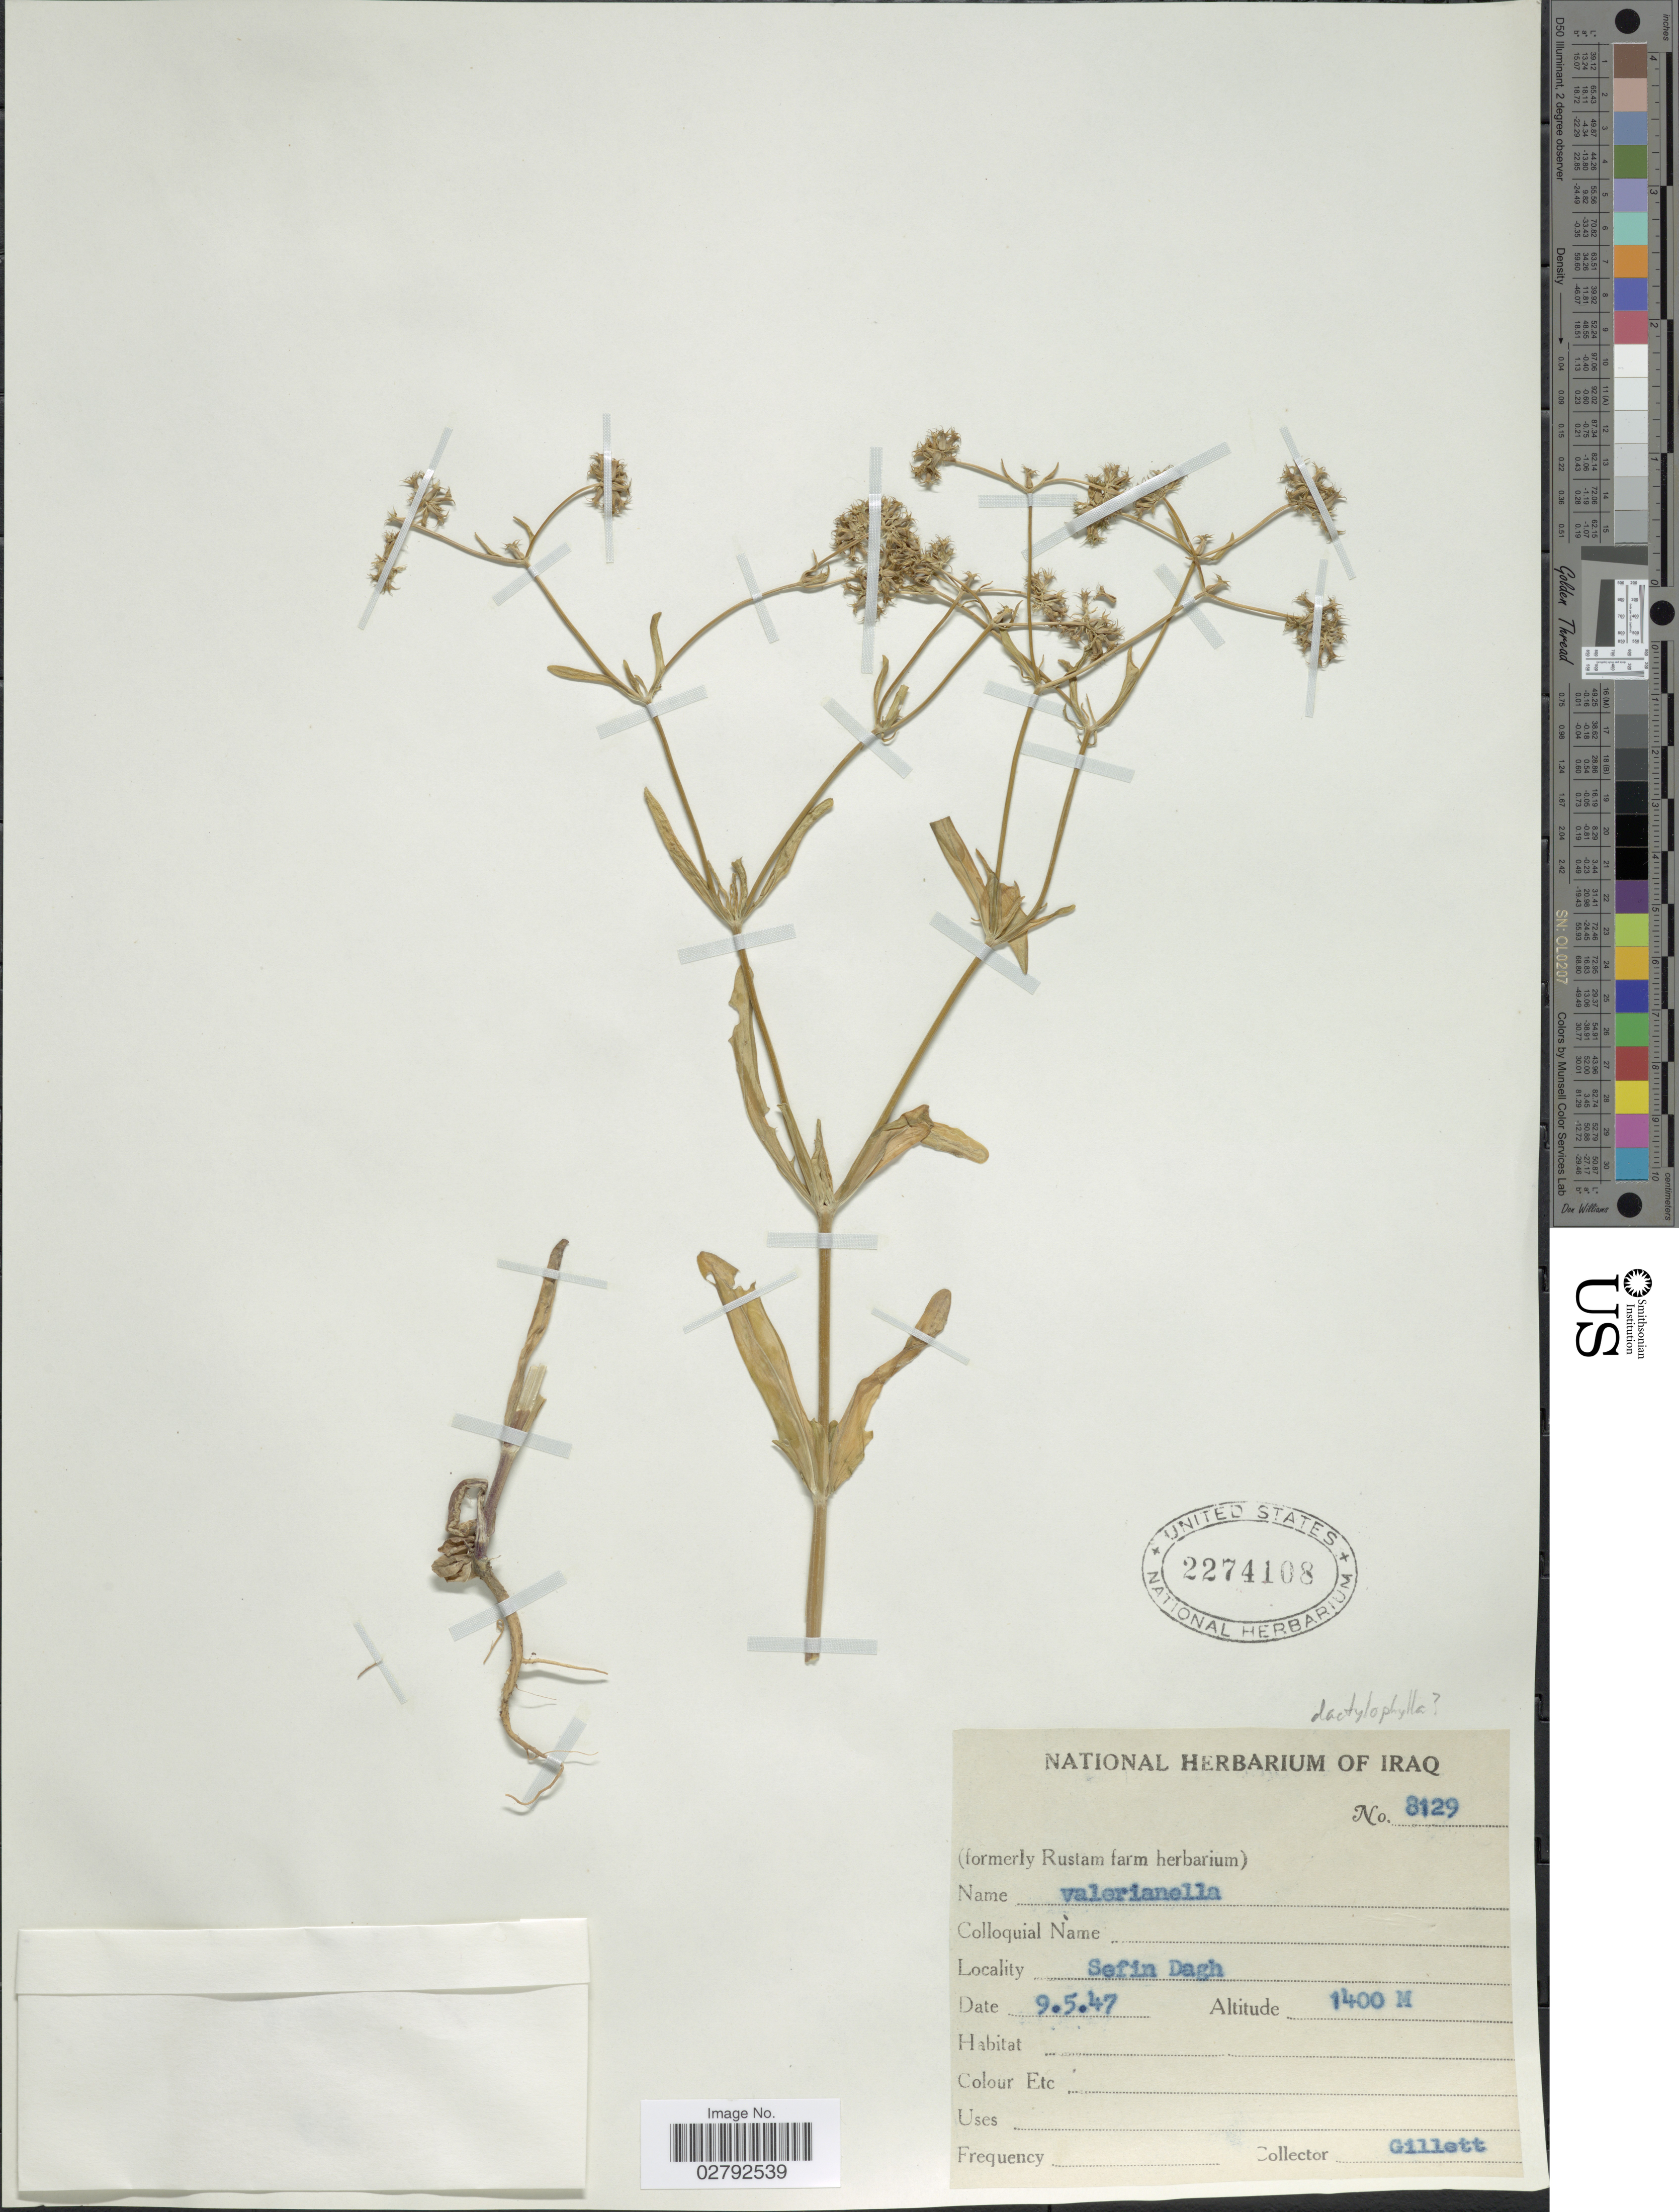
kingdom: Plantae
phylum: Tracheophyta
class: Magnoliopsida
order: Dipsacales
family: Caprifoliaceae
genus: Valerianella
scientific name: Valerianella dactylophylla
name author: Boiss. & Hohen.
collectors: Gillett, --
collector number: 8129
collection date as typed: Transcribed d/m/y: 9/5/47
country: Iraq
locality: Sefin Dagh.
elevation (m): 1400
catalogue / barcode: US 2274108